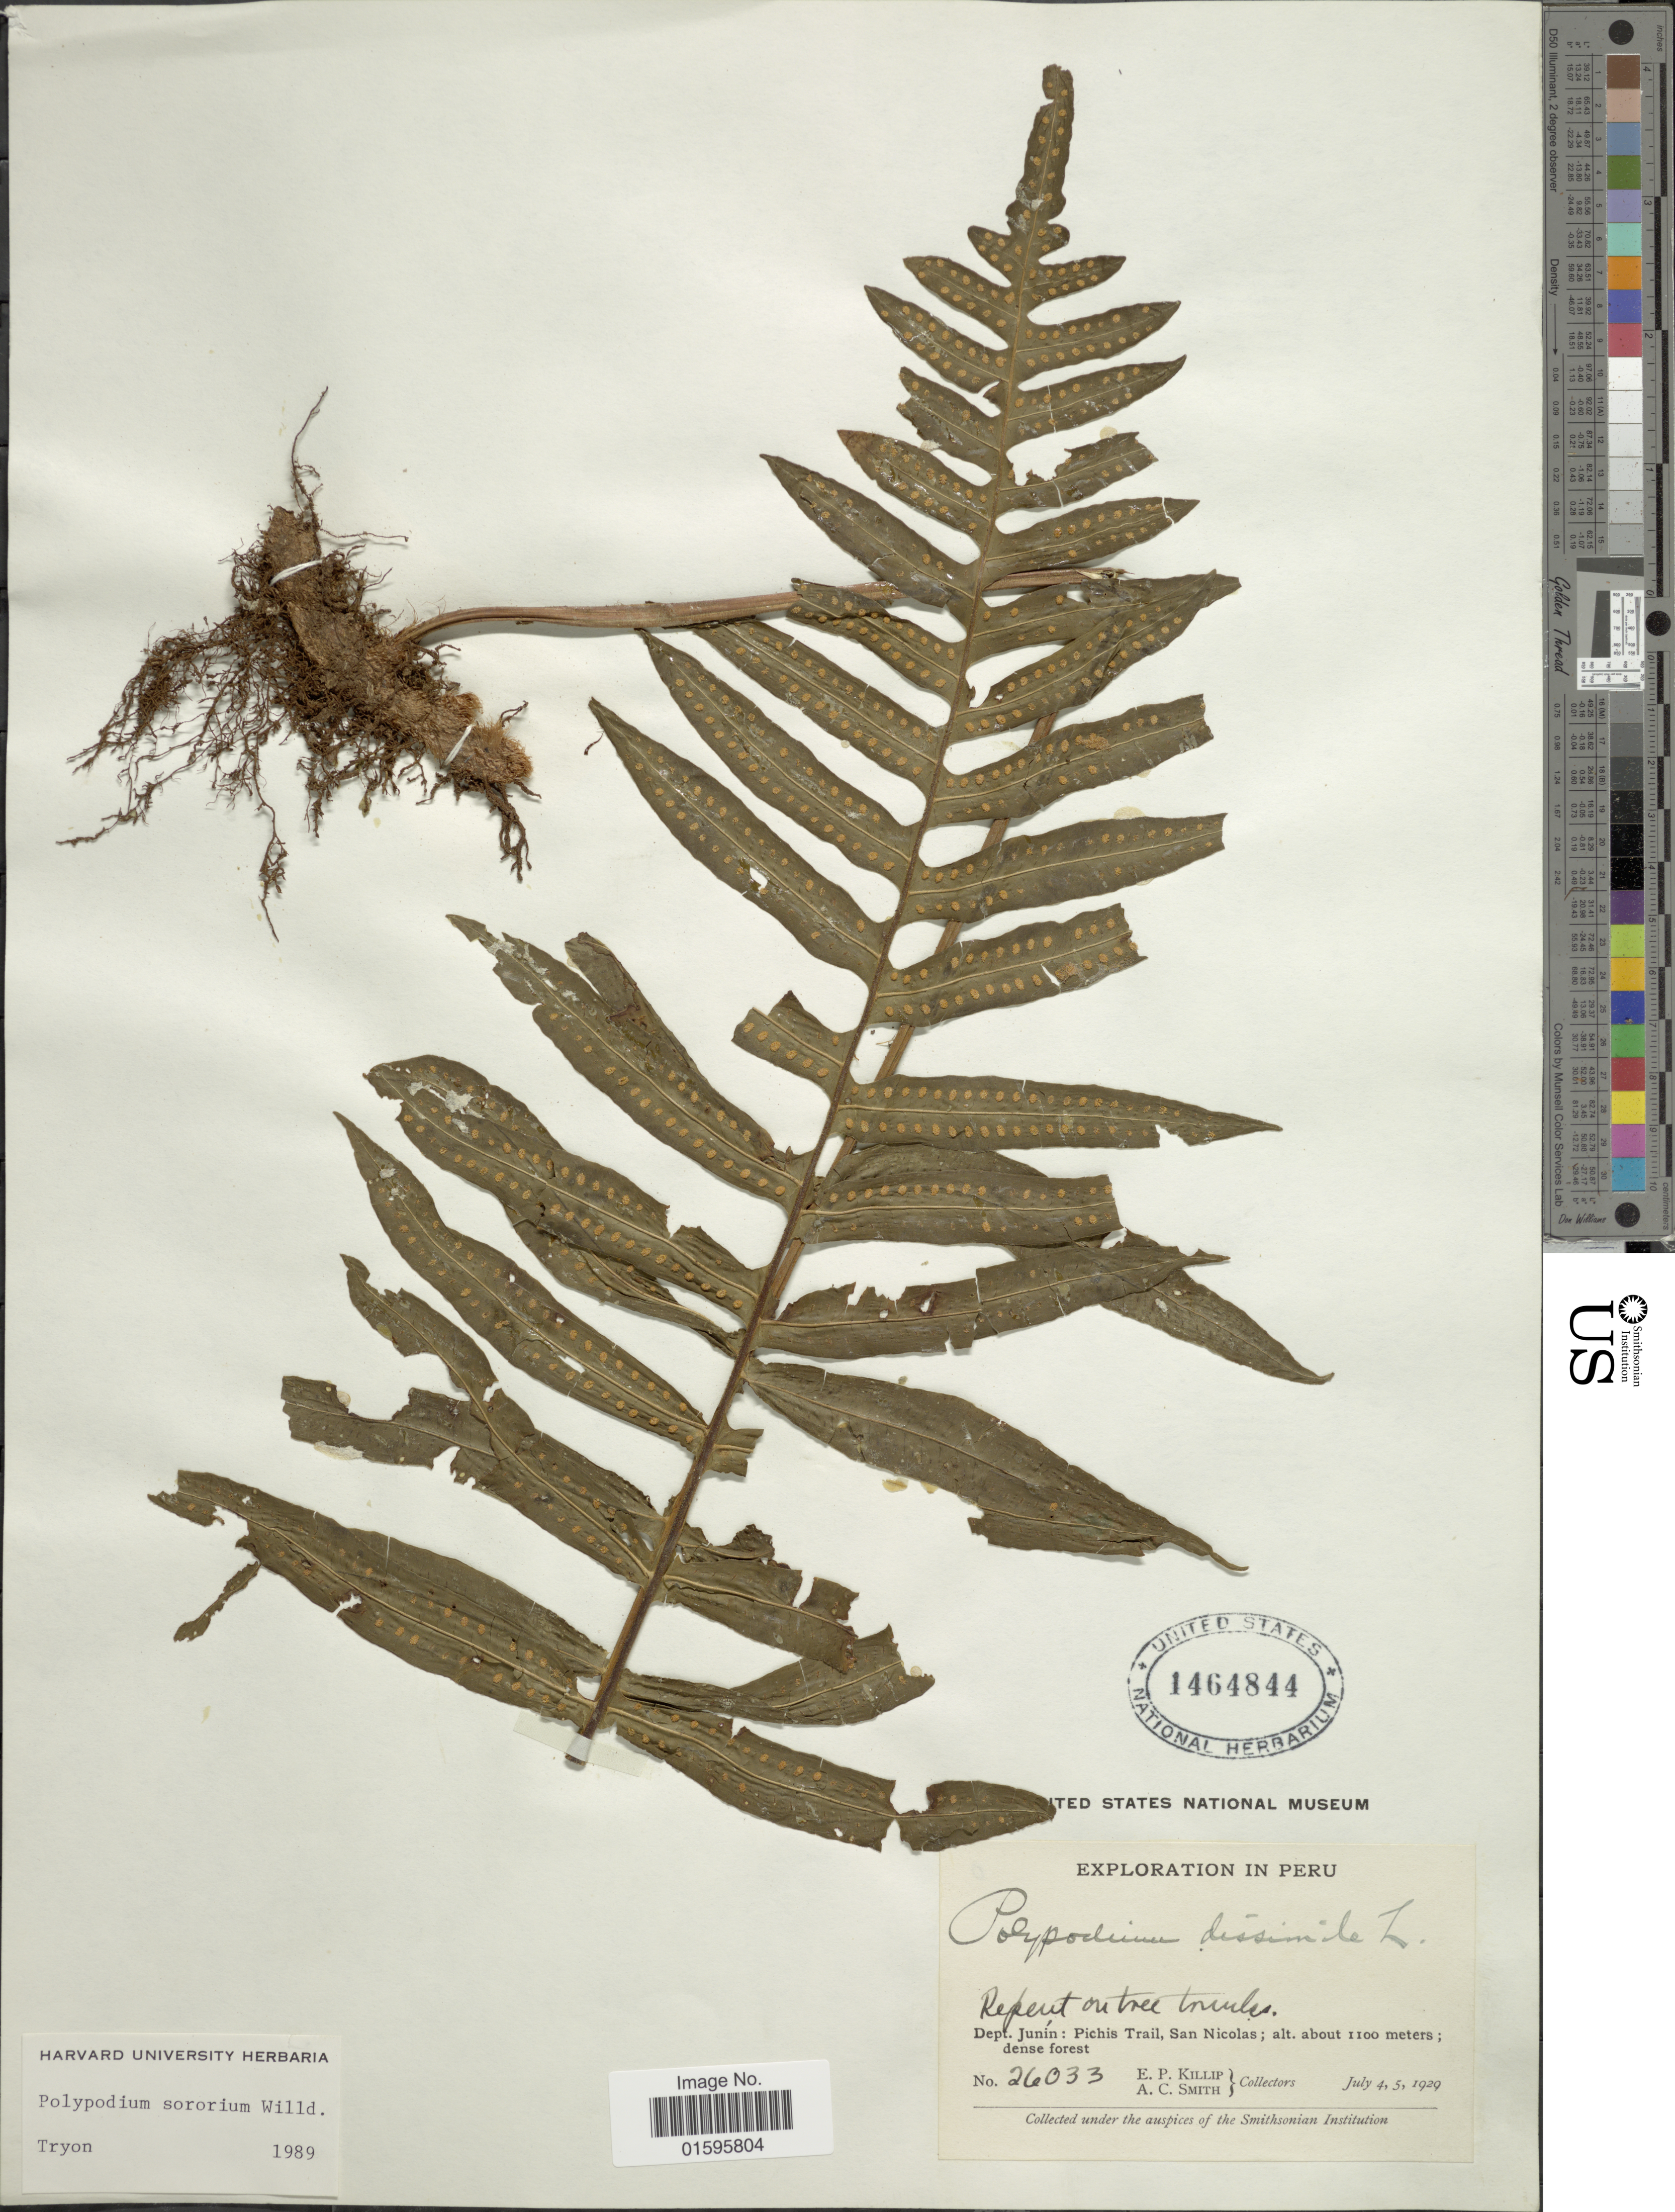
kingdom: Plantae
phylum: Tracheophyta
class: Polypodiopsida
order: Polypodiales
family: Polypodiaceae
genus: Polypodium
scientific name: Polypodium dulce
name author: Poir.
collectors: E. P. Killip & A. C. Smith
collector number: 36033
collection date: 1929-07-04/1929-07-05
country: Peru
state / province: Junín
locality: Dept. Junin: Pichis Trail, San Nicolas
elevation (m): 1100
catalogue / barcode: US 1464844